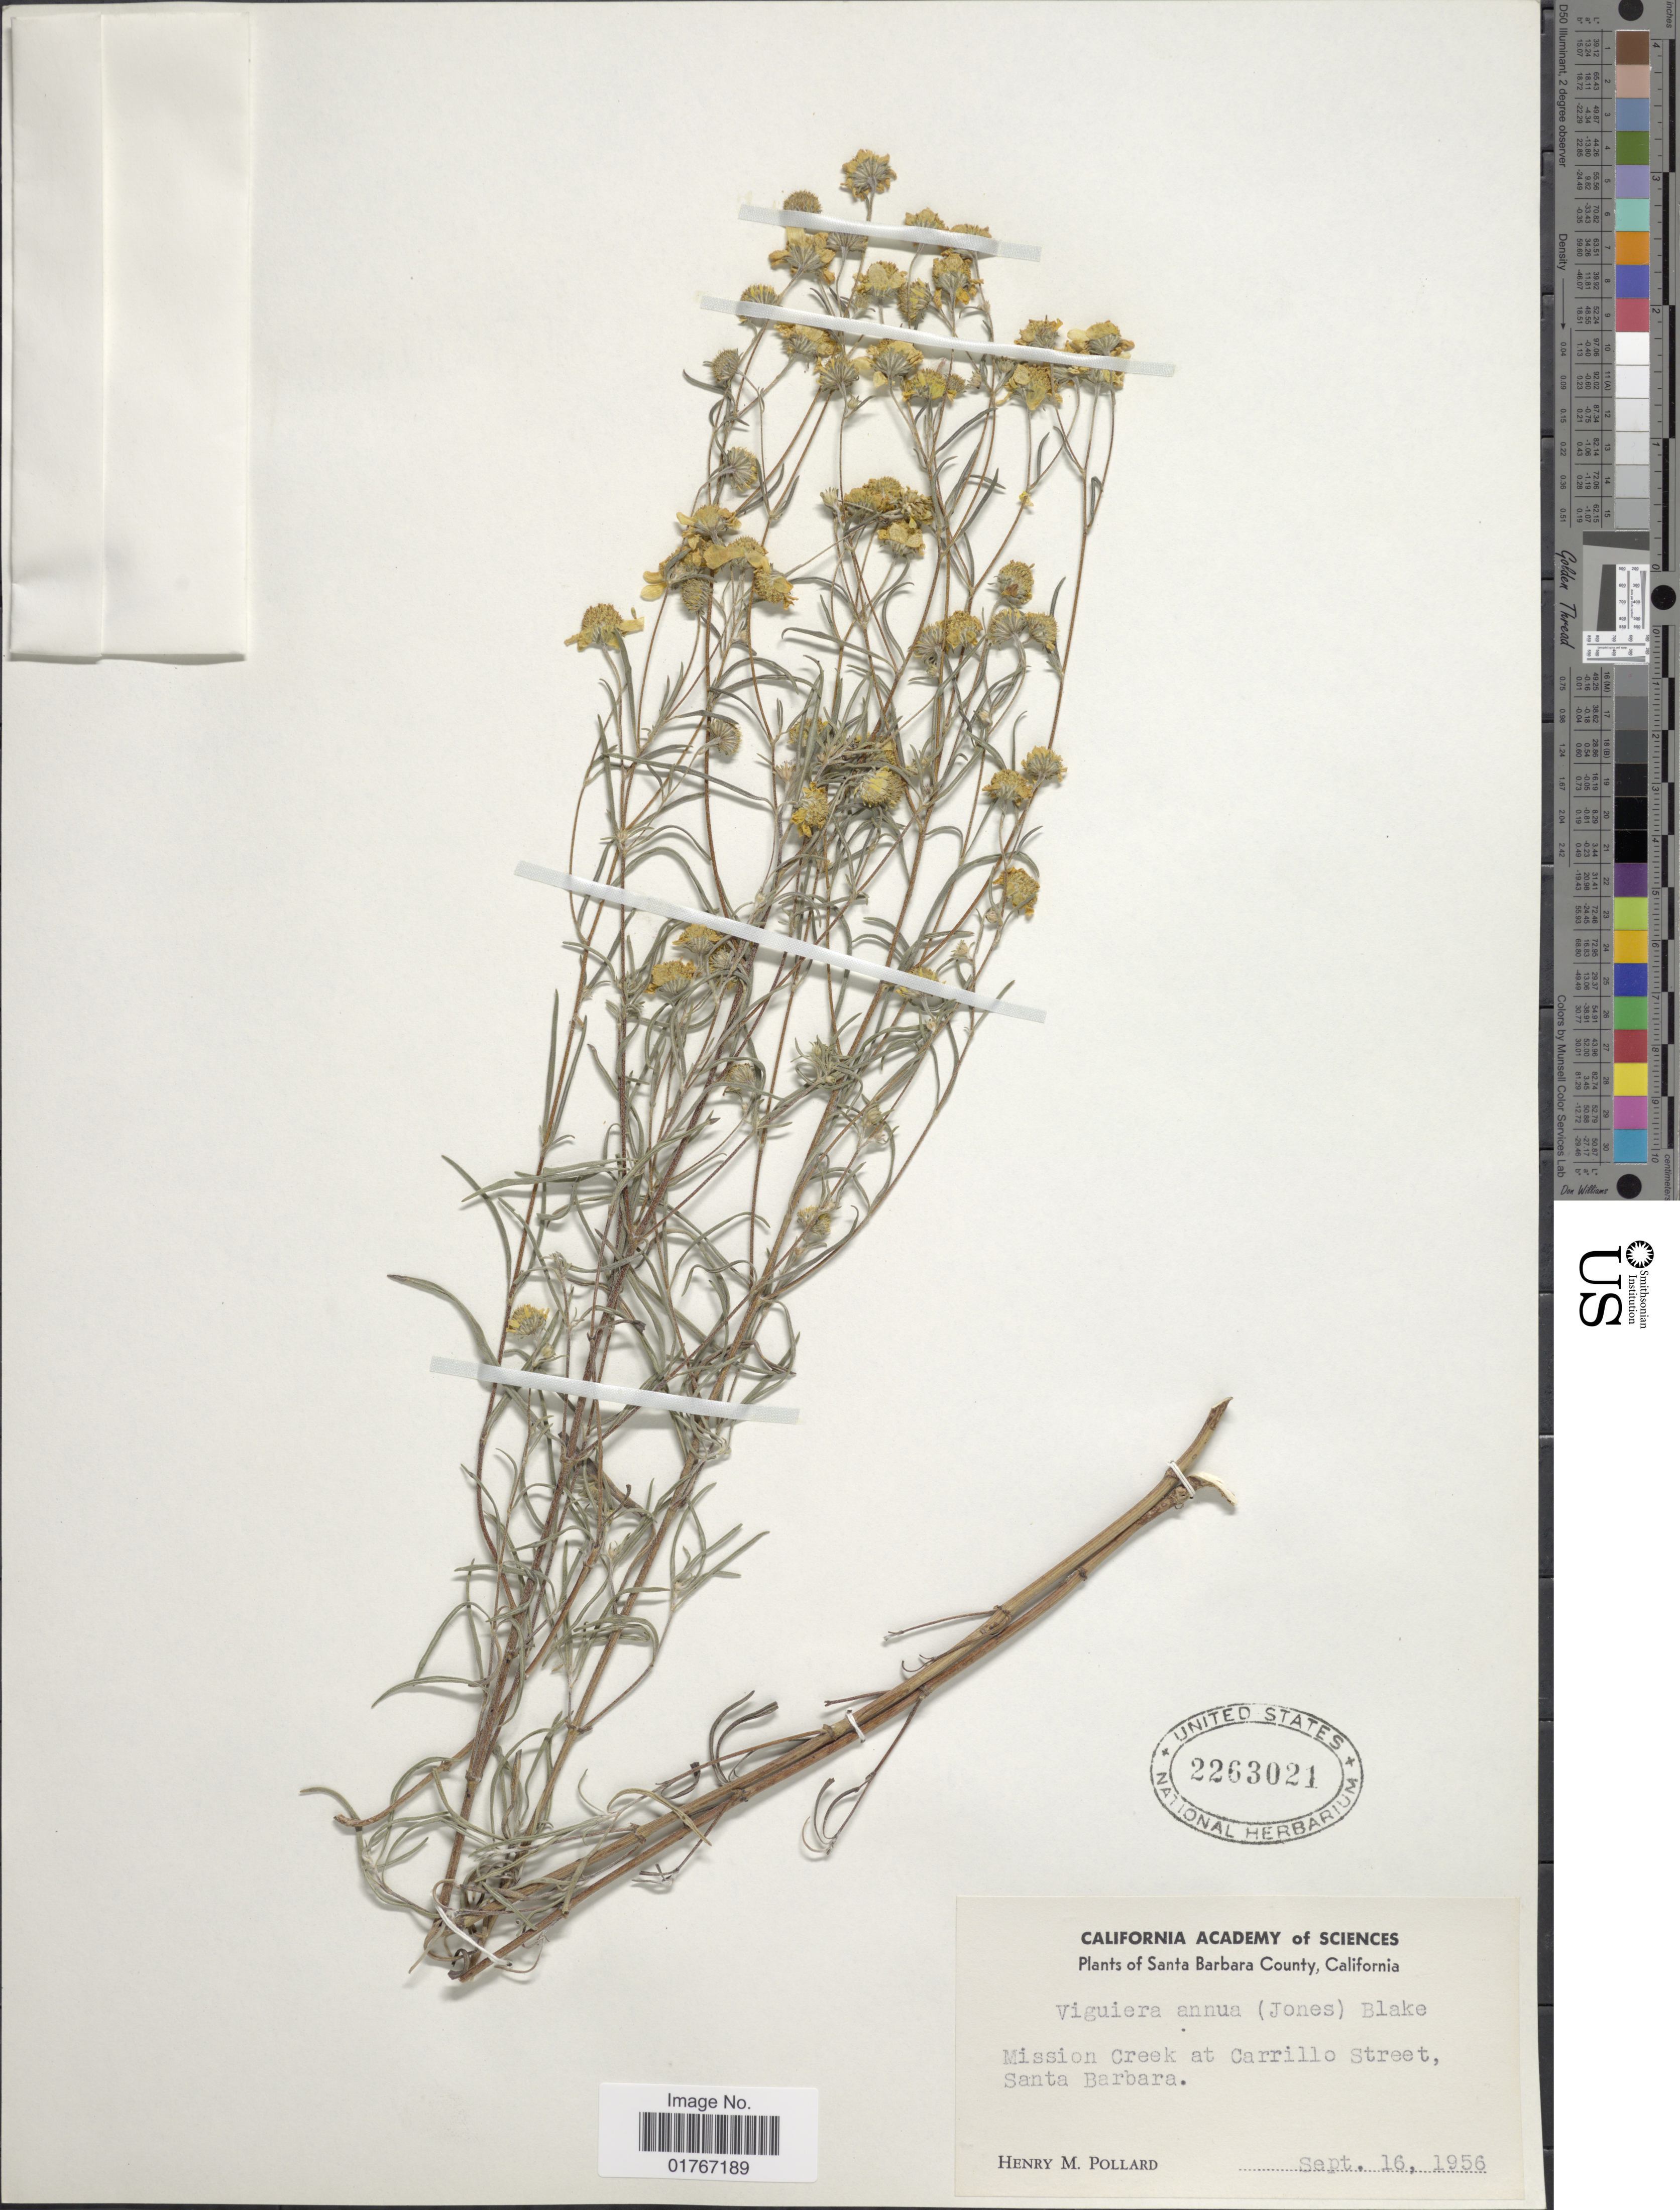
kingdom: Plantae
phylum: Tracheophyta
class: Magnoliopsida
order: Asterales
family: Asteraceae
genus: Heliomeris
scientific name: Heliomeris annua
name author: (M.E. Jones) Cockerell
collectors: H. M. Pollard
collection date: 1956-09-16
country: United States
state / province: California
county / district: Santa Barbara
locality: Santa Barbara, Mission Creek at Carrillo Street, Santa Barbara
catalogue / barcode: US 2263021